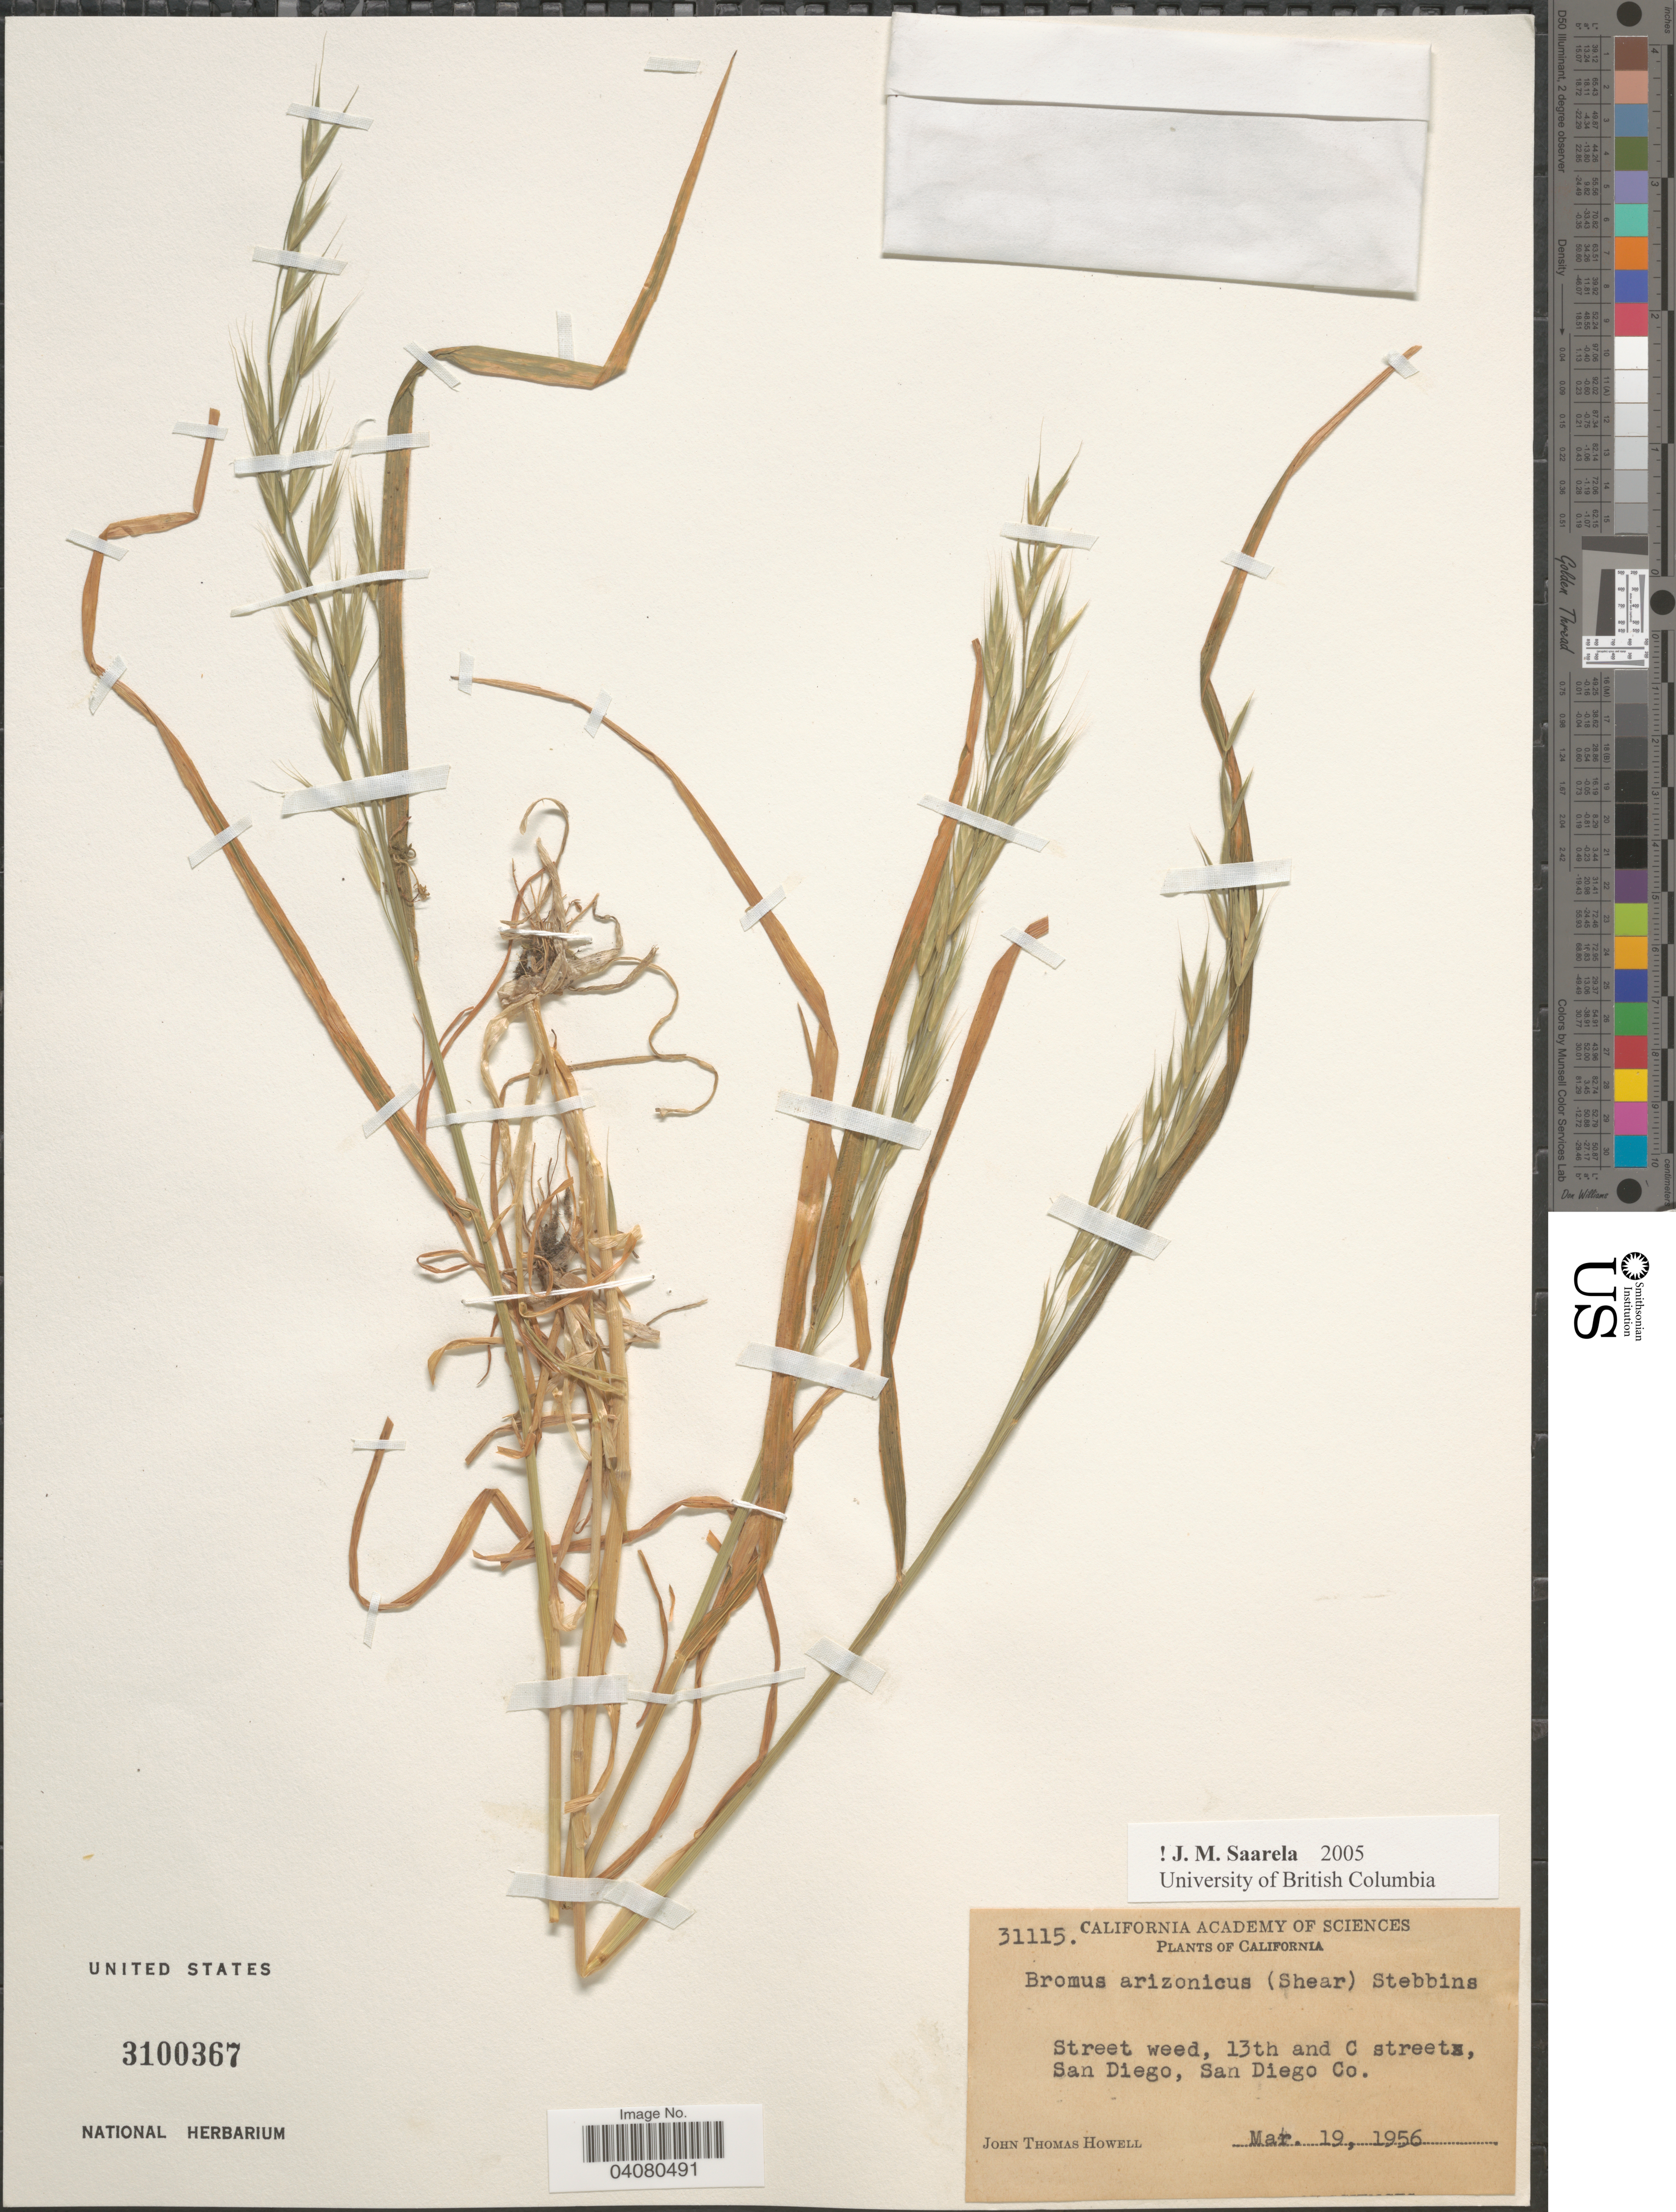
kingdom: Plantae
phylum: Tracheophyta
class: Liliopsida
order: Poales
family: Poaceae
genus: Bromus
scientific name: Bromus arenarius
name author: Labill.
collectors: J. T. Howell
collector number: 31115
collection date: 1956-03-19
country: United States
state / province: California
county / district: San Diego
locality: Street weed, 13th and C street, San Diego, San Diego Co.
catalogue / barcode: US 3100367